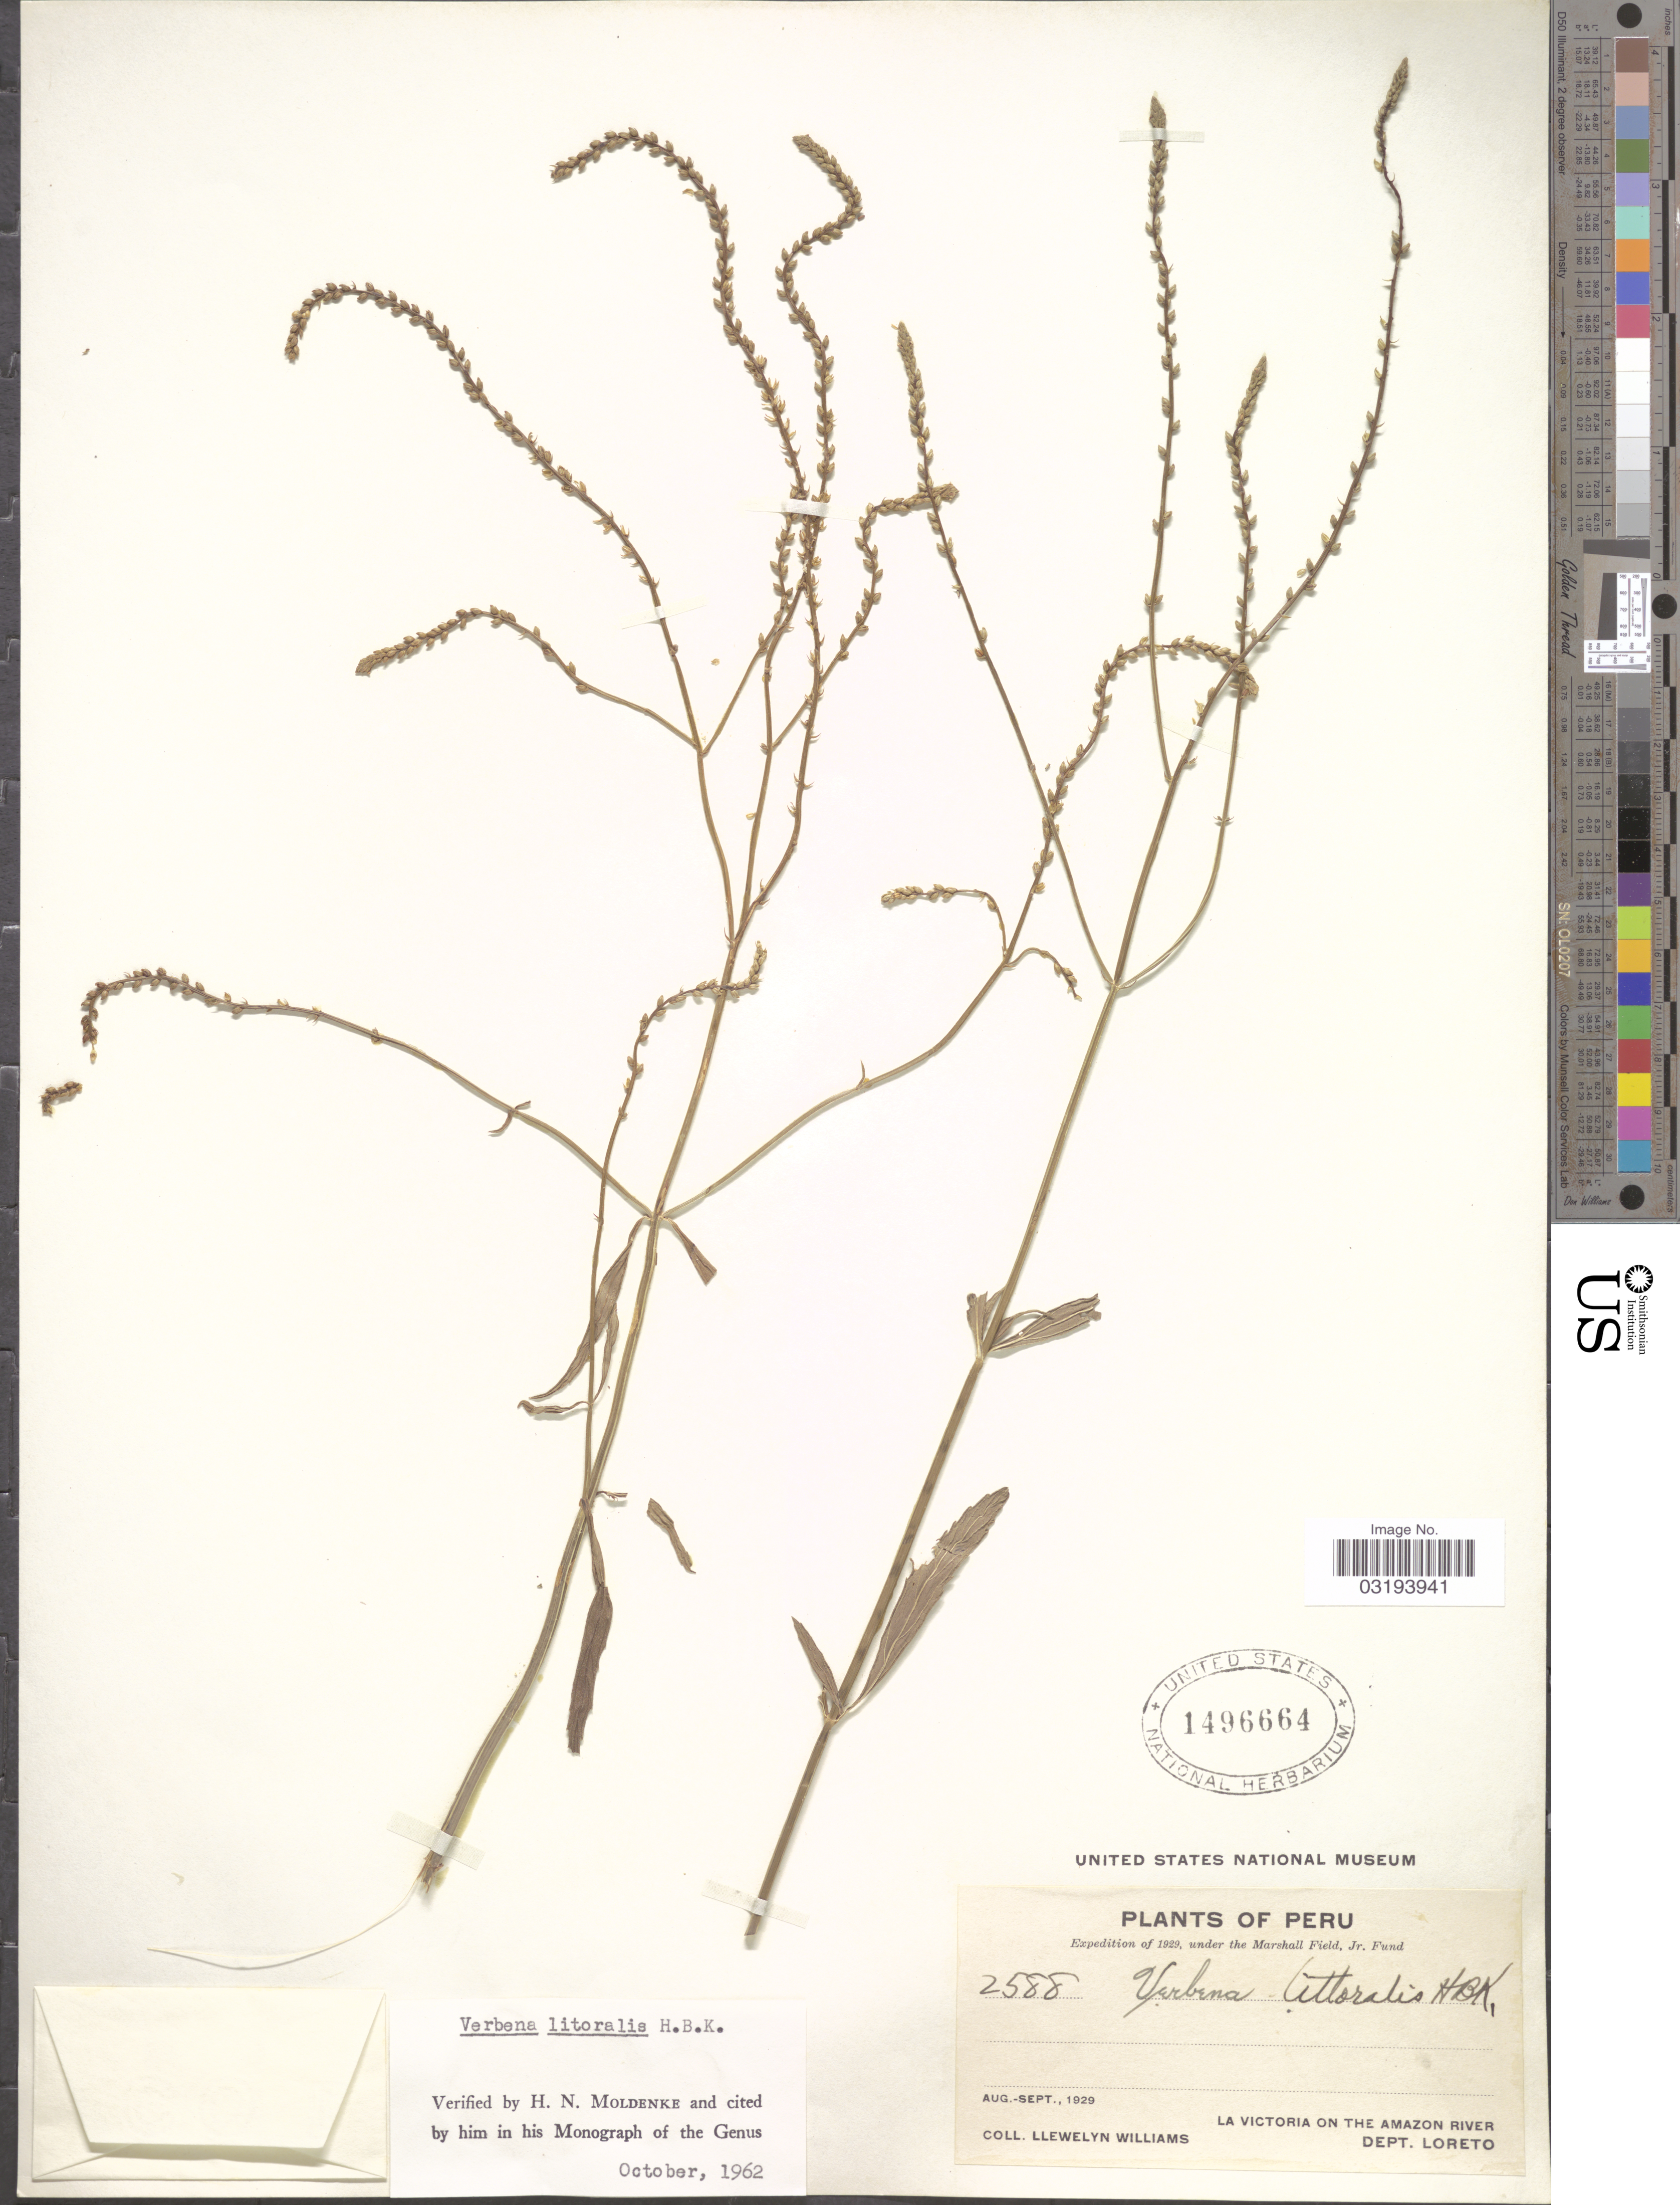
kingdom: Plantae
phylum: Tracheophyta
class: Magnoliopsida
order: Lamiales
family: Verbenaceae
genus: Verbena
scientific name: Verbena litoralis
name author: Kunth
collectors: Ll. Williams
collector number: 2588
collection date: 1929-08/1929-09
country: Peru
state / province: Loreto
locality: La Victoria on the Amazon River, Dept. Loreto.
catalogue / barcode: US 1496664